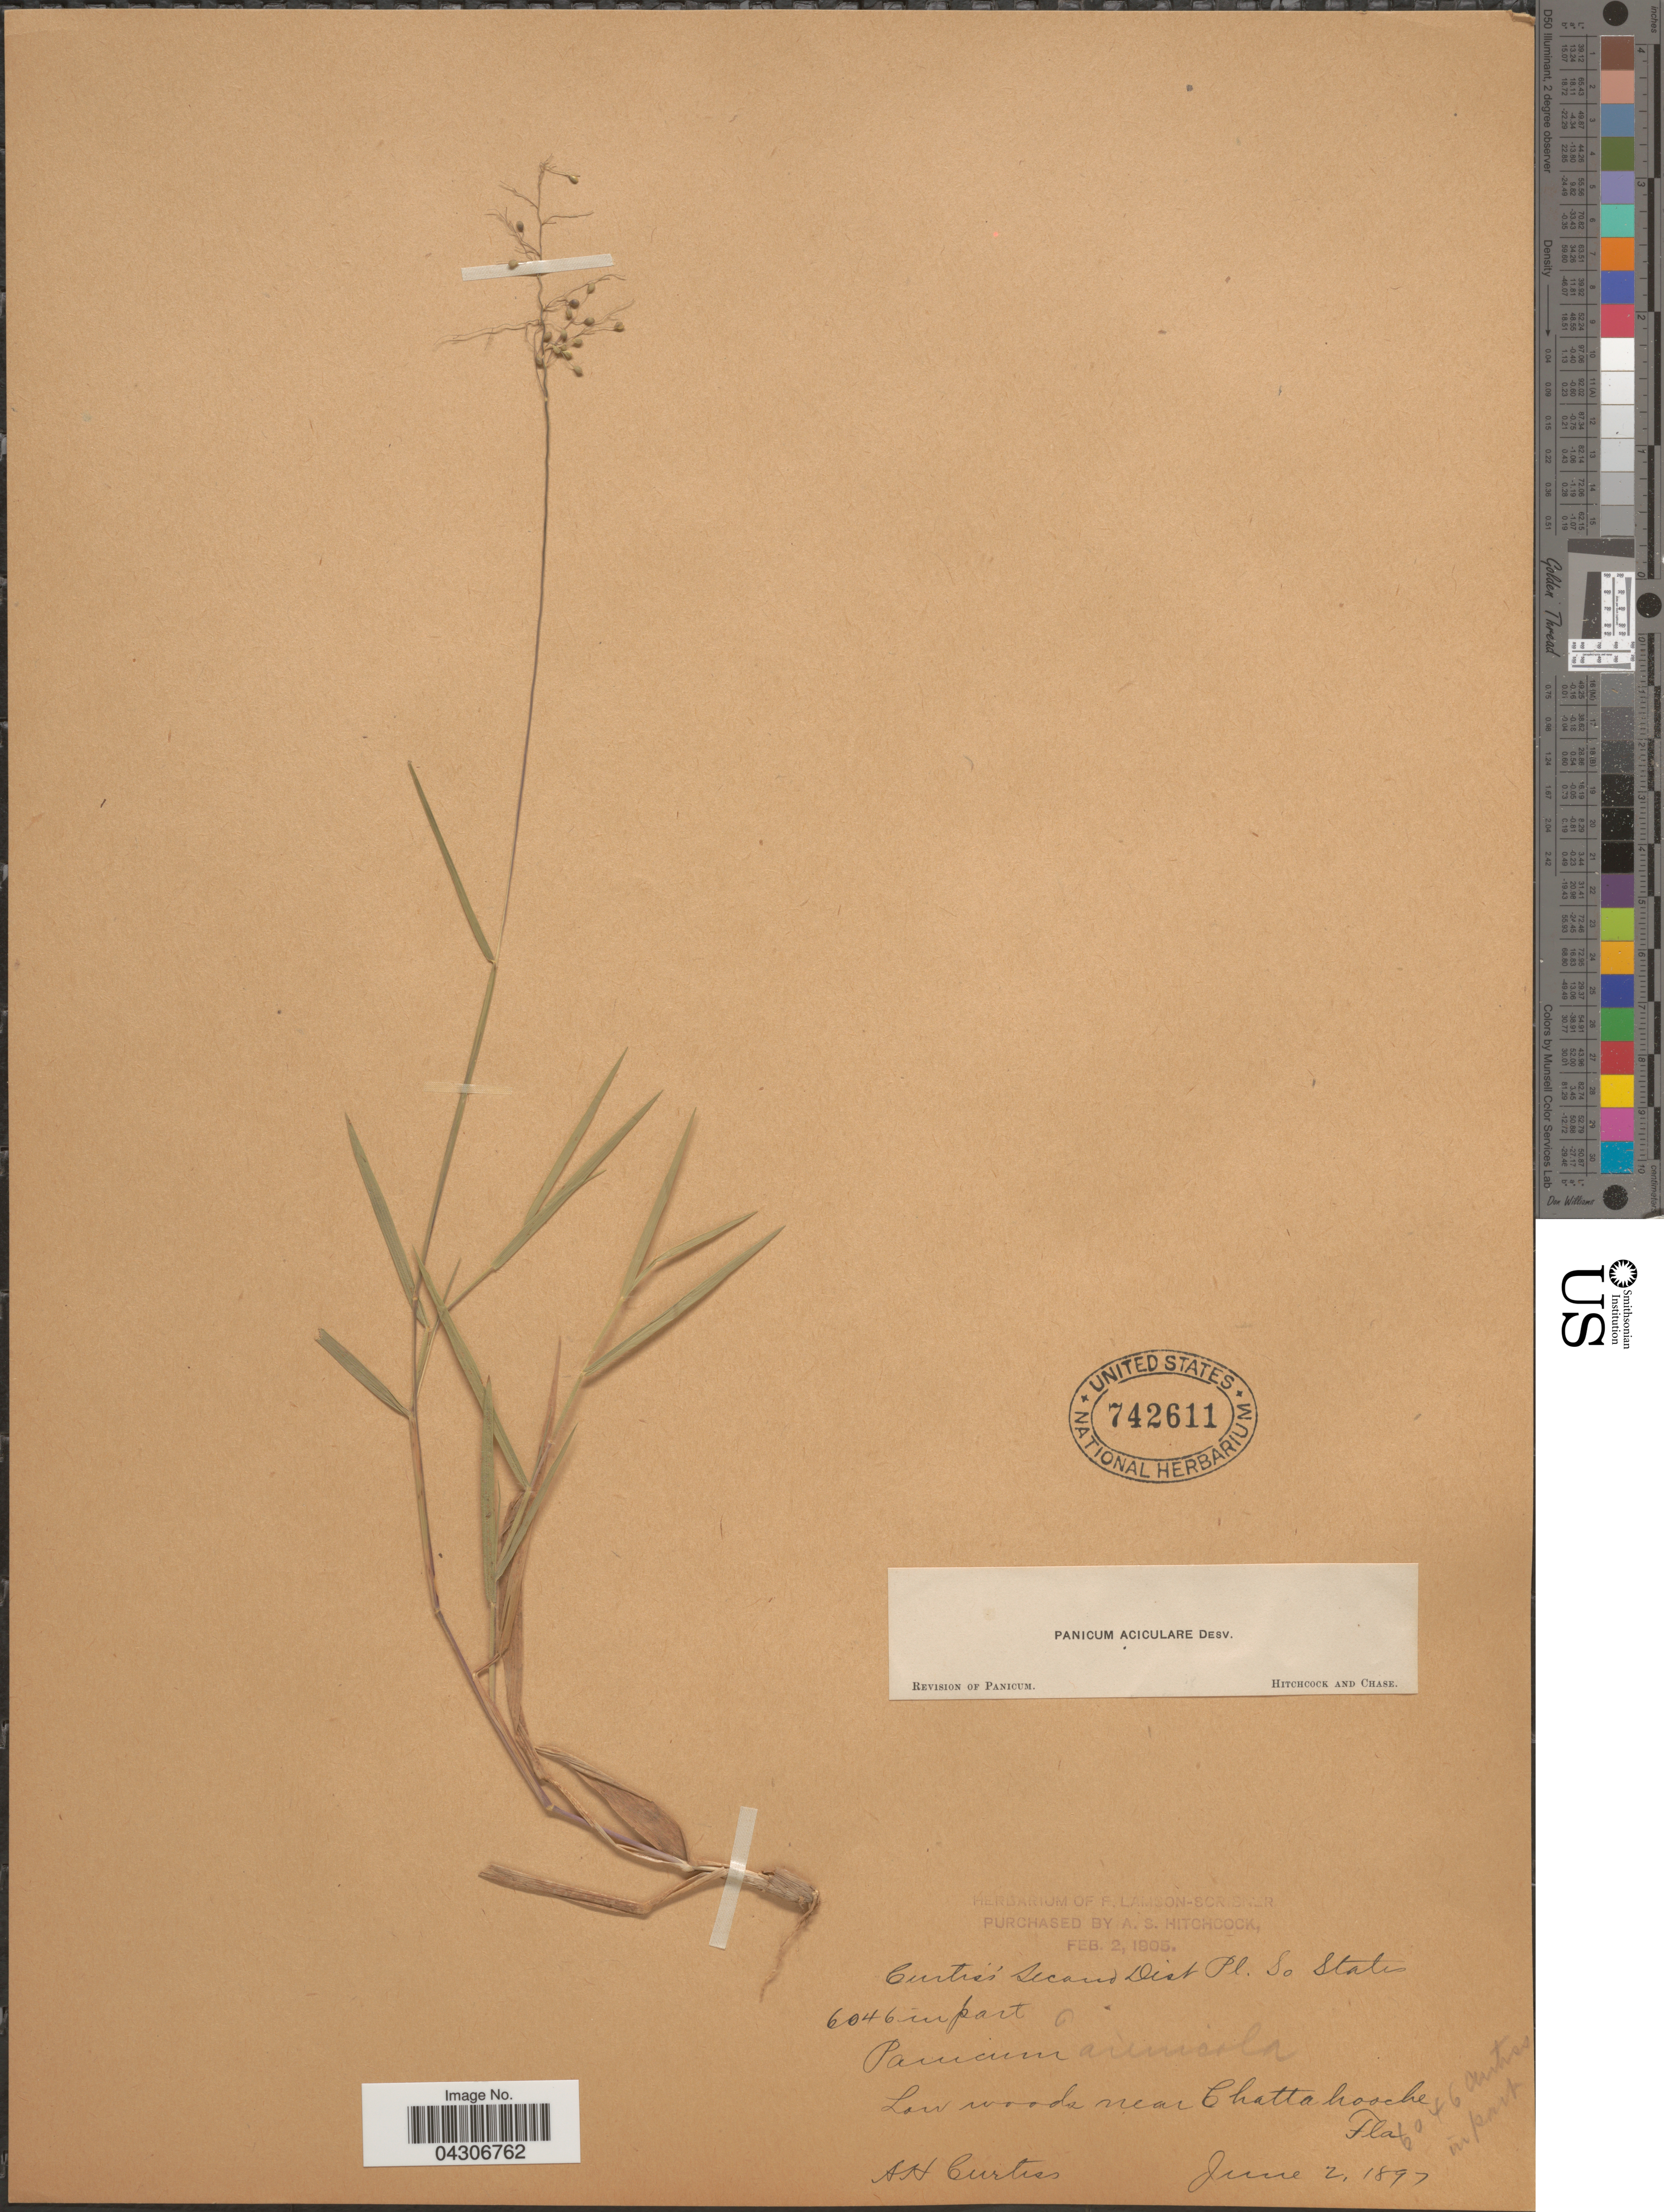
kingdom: Plantae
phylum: Tracheophyta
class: Liliopsida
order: Poales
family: Poaceae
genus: Dichanthelium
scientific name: Dichanthelium aciculare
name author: (Desv. ex Poir.) Gould & C.A. Clark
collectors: A. H. Curtiss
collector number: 6046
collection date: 1897-06-02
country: United States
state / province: Florida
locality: Low woods near Chattahooche.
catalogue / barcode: US 742611